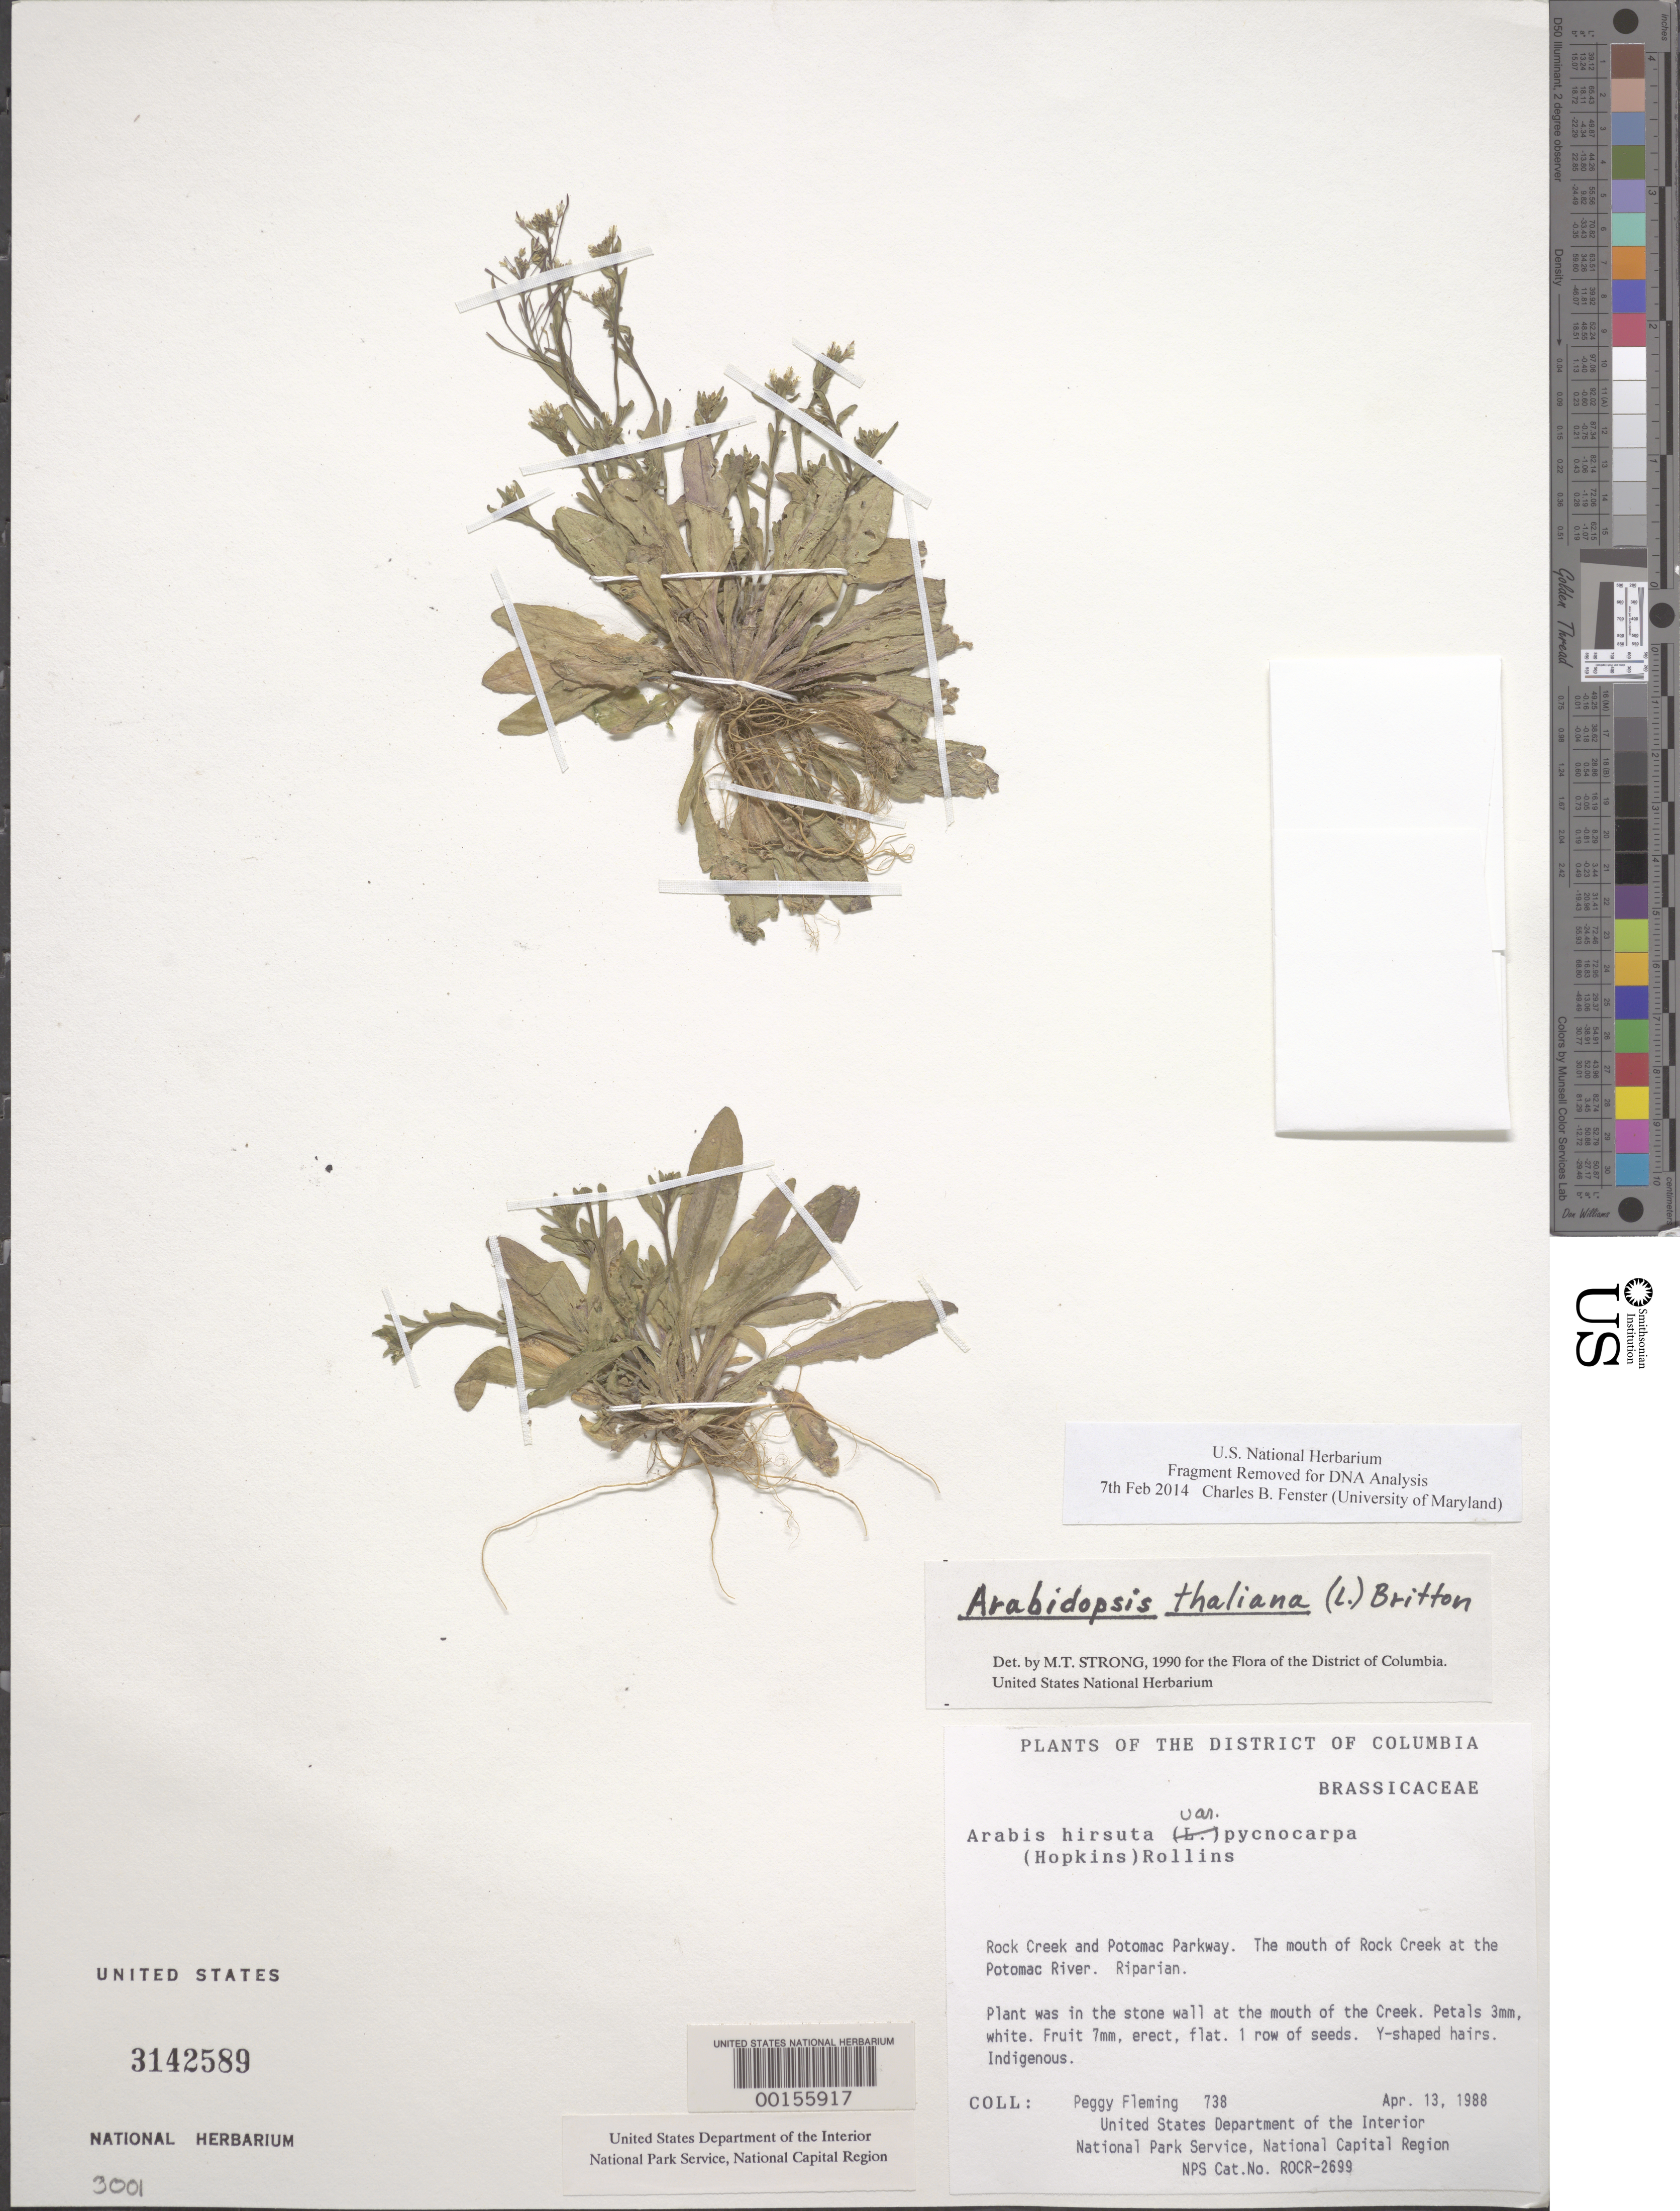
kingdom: Plantae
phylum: Tracheophyta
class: Magnoliopsida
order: Brassicales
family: Brassicaceae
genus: Arabidopsis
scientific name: Arabidopsis thaliana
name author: (L.) Heynh.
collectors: P. Fleming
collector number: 738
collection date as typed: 13 Apr 1988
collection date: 1988-04-13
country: United States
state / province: District of Columbia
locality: Rock Creek and Potomac Parkway, mouth of Rock Creek of Potomac River Rock Creek Park & vicinity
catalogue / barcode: US 3142589